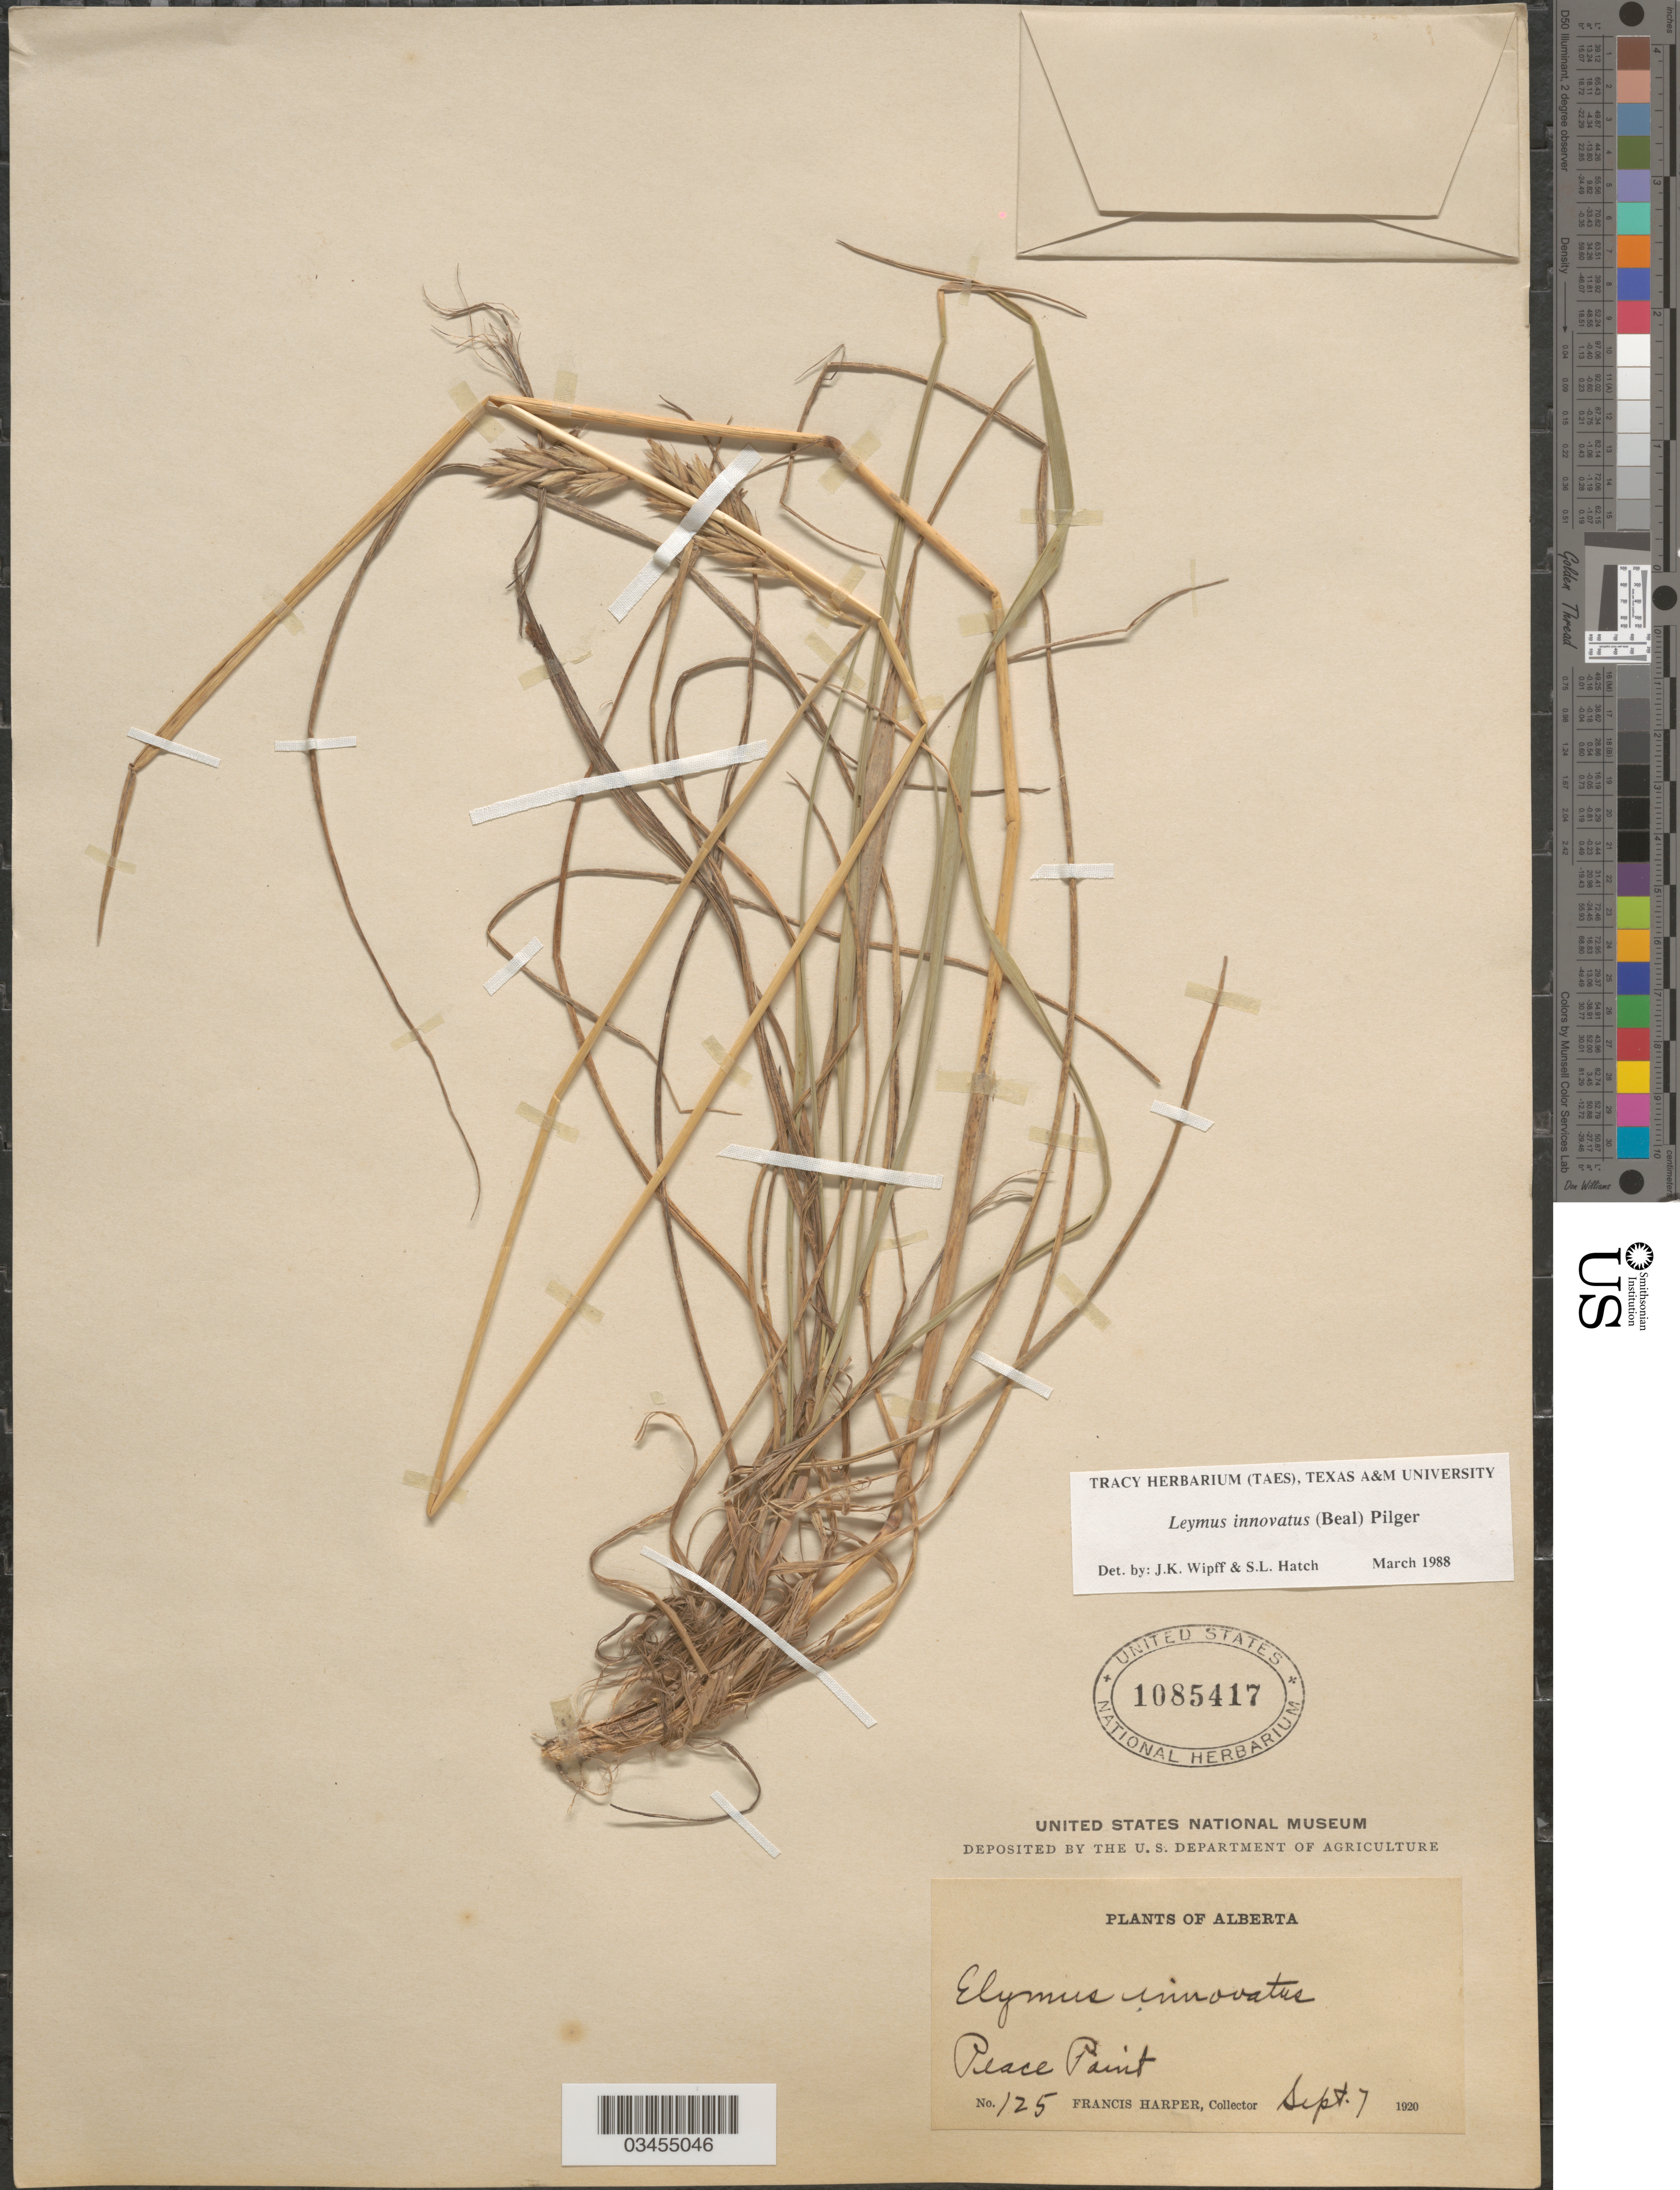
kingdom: Plantae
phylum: Tracheophyta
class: Liliopsida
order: Poales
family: Poaceae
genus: Leymus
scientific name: Leymus innovatus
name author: (W.J. Beal) Pilg.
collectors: F. Harper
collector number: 125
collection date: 1920-09-07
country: Canada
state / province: Alberta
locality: Peace Point.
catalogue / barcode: US 1085417